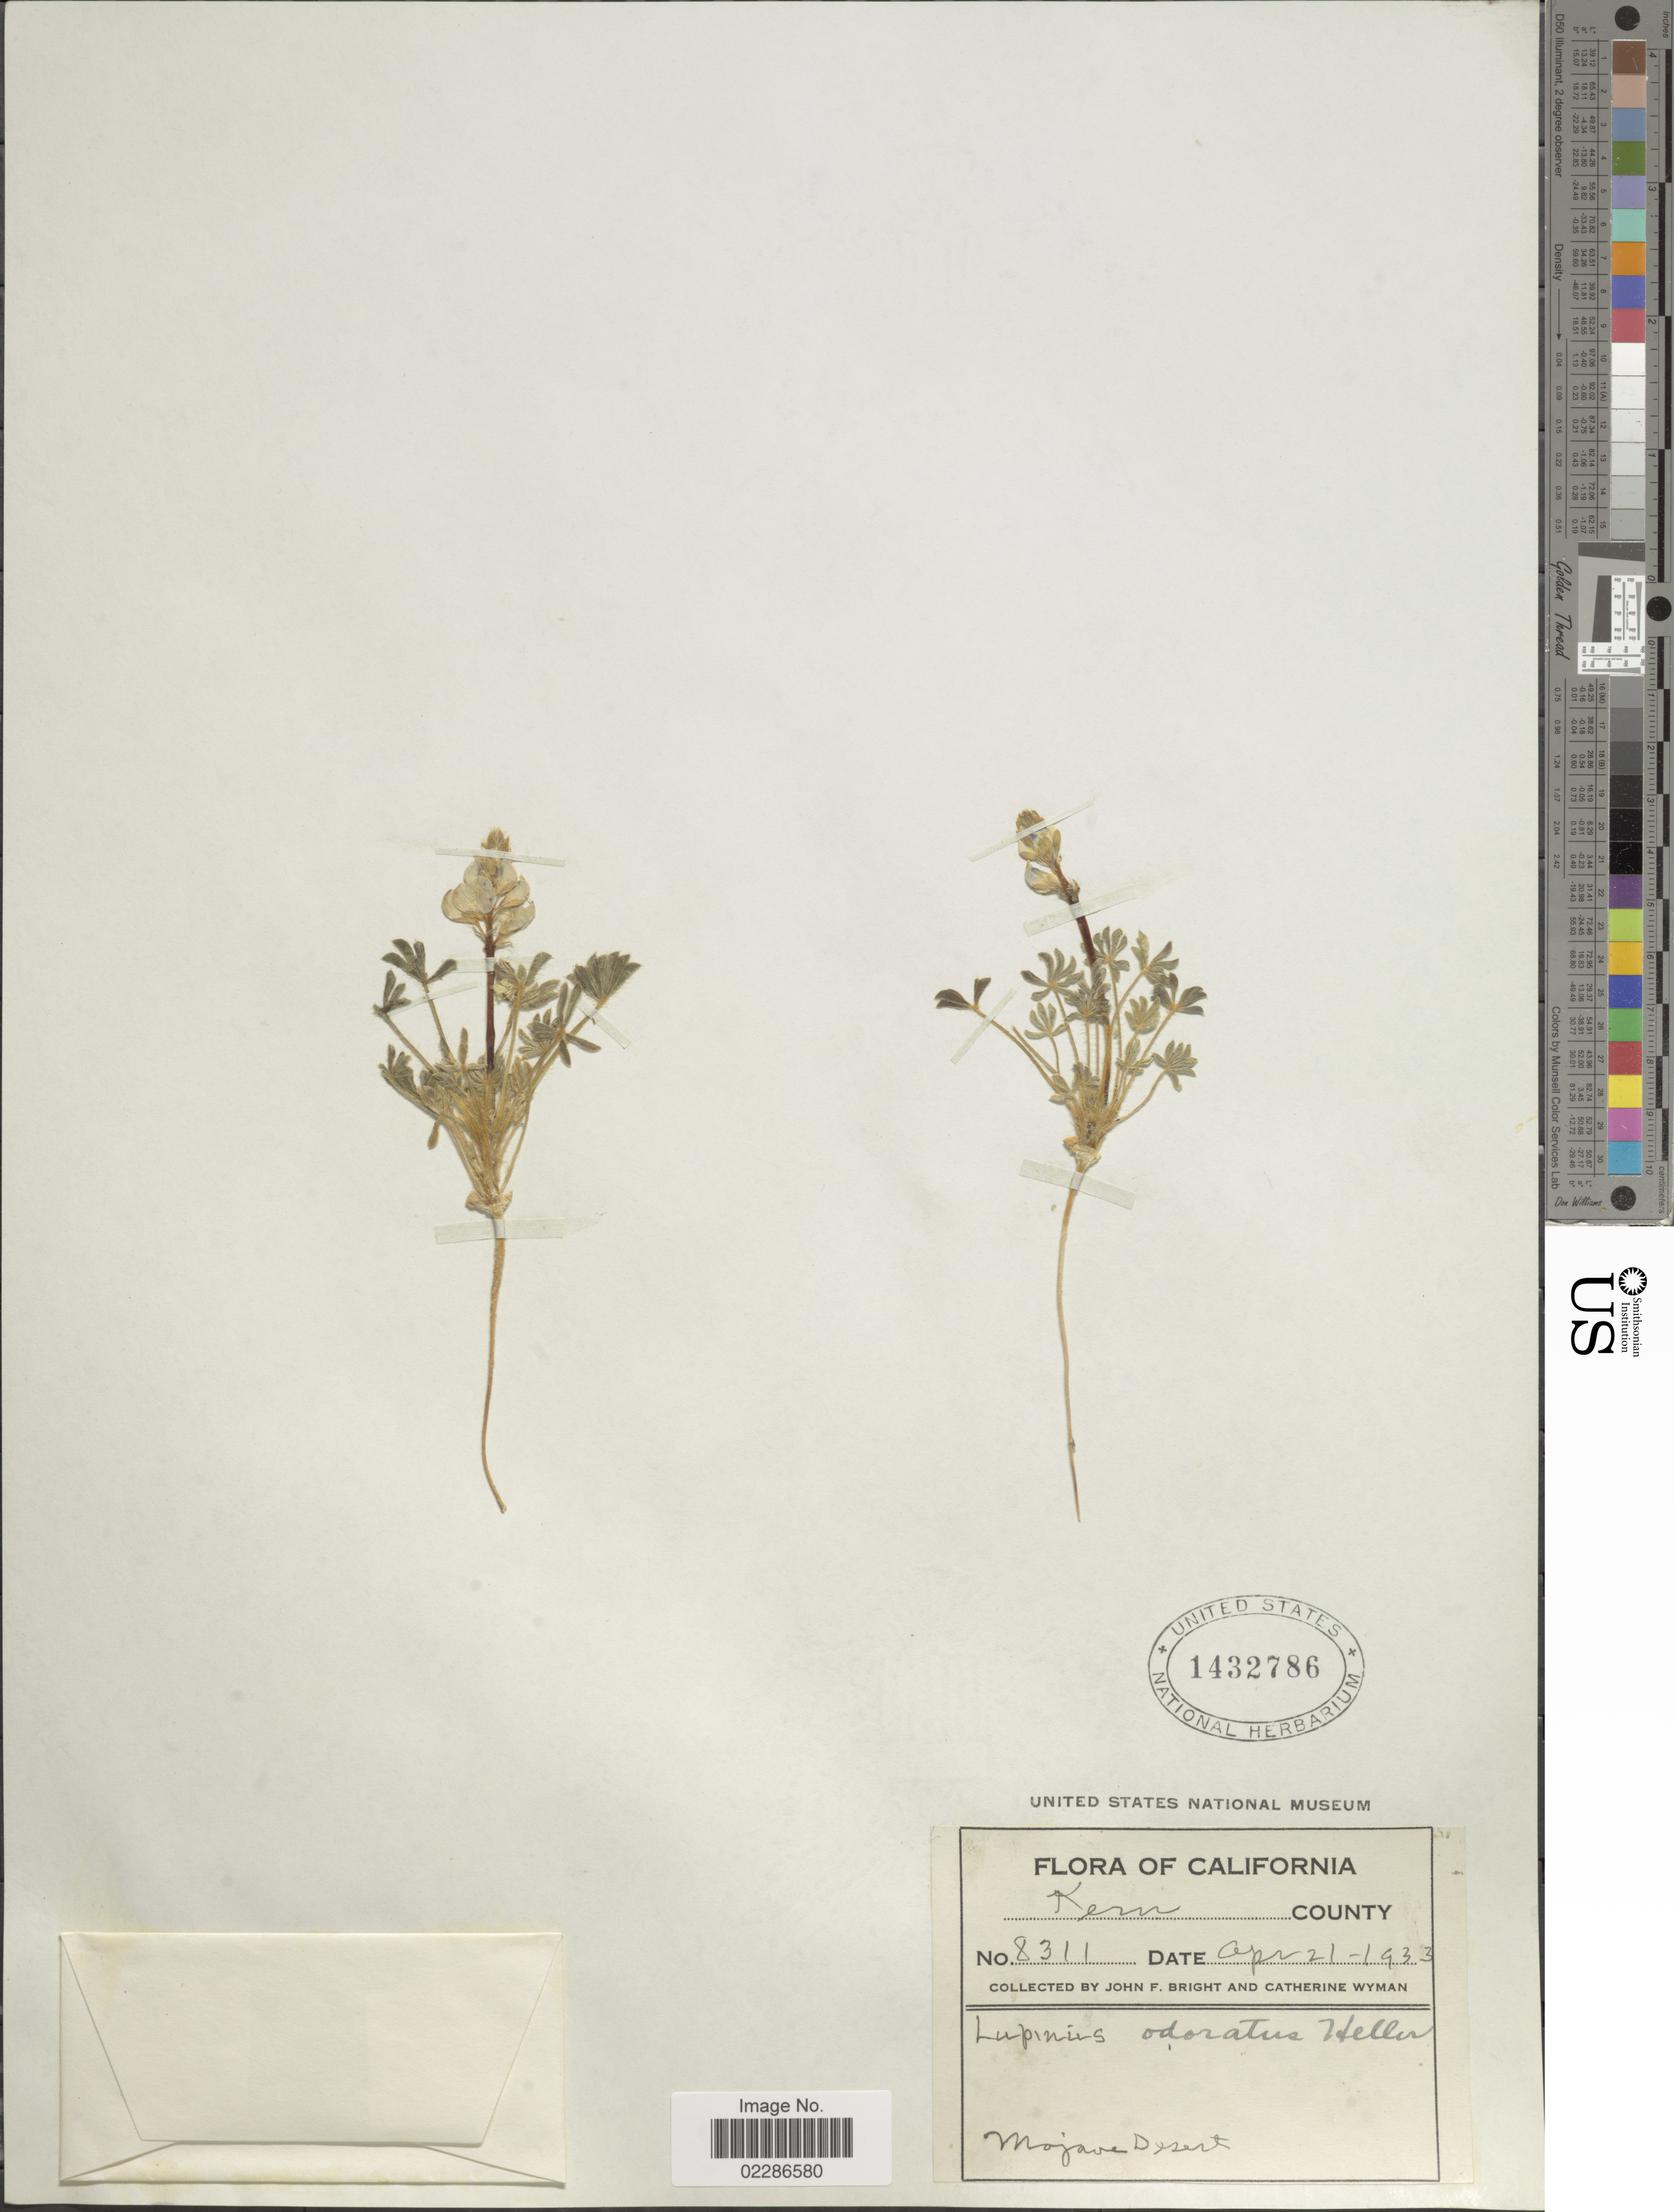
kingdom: Plantae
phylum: Tracheophyta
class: Magnoliopsida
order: Fabales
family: Fabaceae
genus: Lupinus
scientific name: Lupinus odoratus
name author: A. Heller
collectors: J. Bright & C. Wyman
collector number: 8311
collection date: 1933-04-21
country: United States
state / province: California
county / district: Kern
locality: Kern County, Mojave Desert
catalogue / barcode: US 1432786